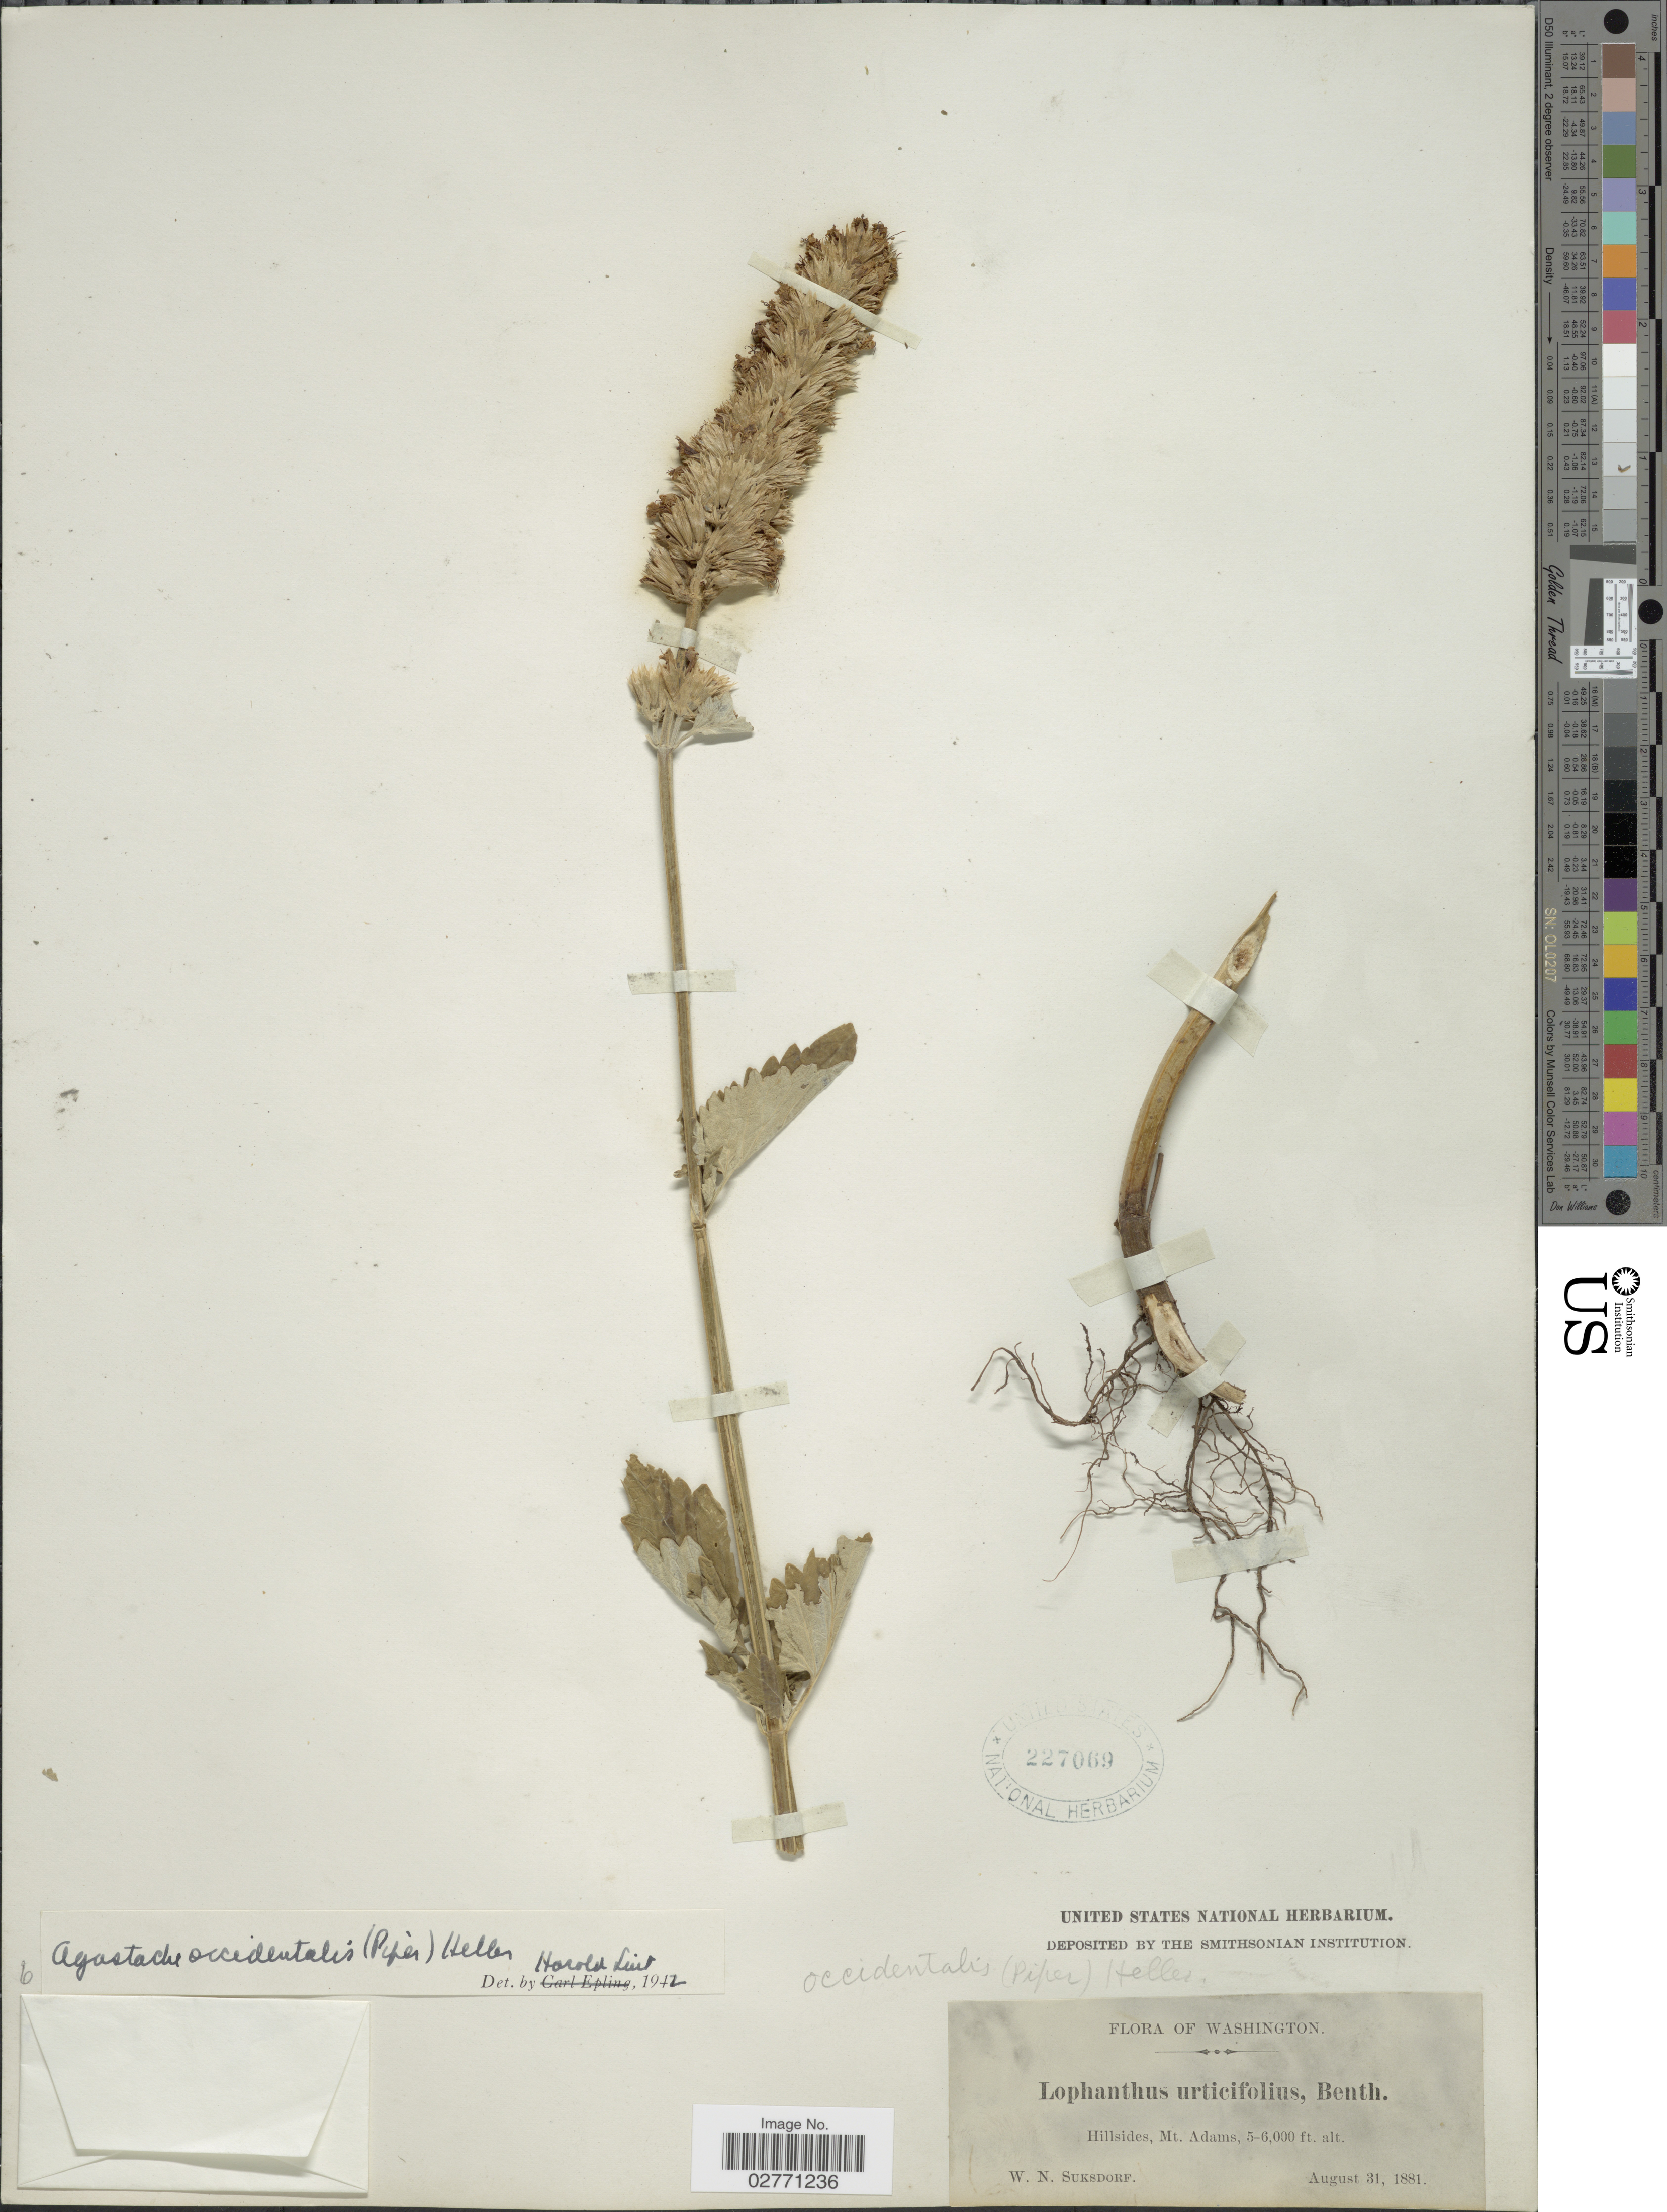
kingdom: Plantae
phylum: Tracheophyta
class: Magnoliopsida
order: Lamiales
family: Lamiaceae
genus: Agastache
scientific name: Agastache occidentalis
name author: (Piper) A. Heller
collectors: W. N. Suksdorf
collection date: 1881-08-31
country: United States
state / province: Washington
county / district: Yakima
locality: Hillsides, Mt. Adams.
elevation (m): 1524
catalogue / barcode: US 227069